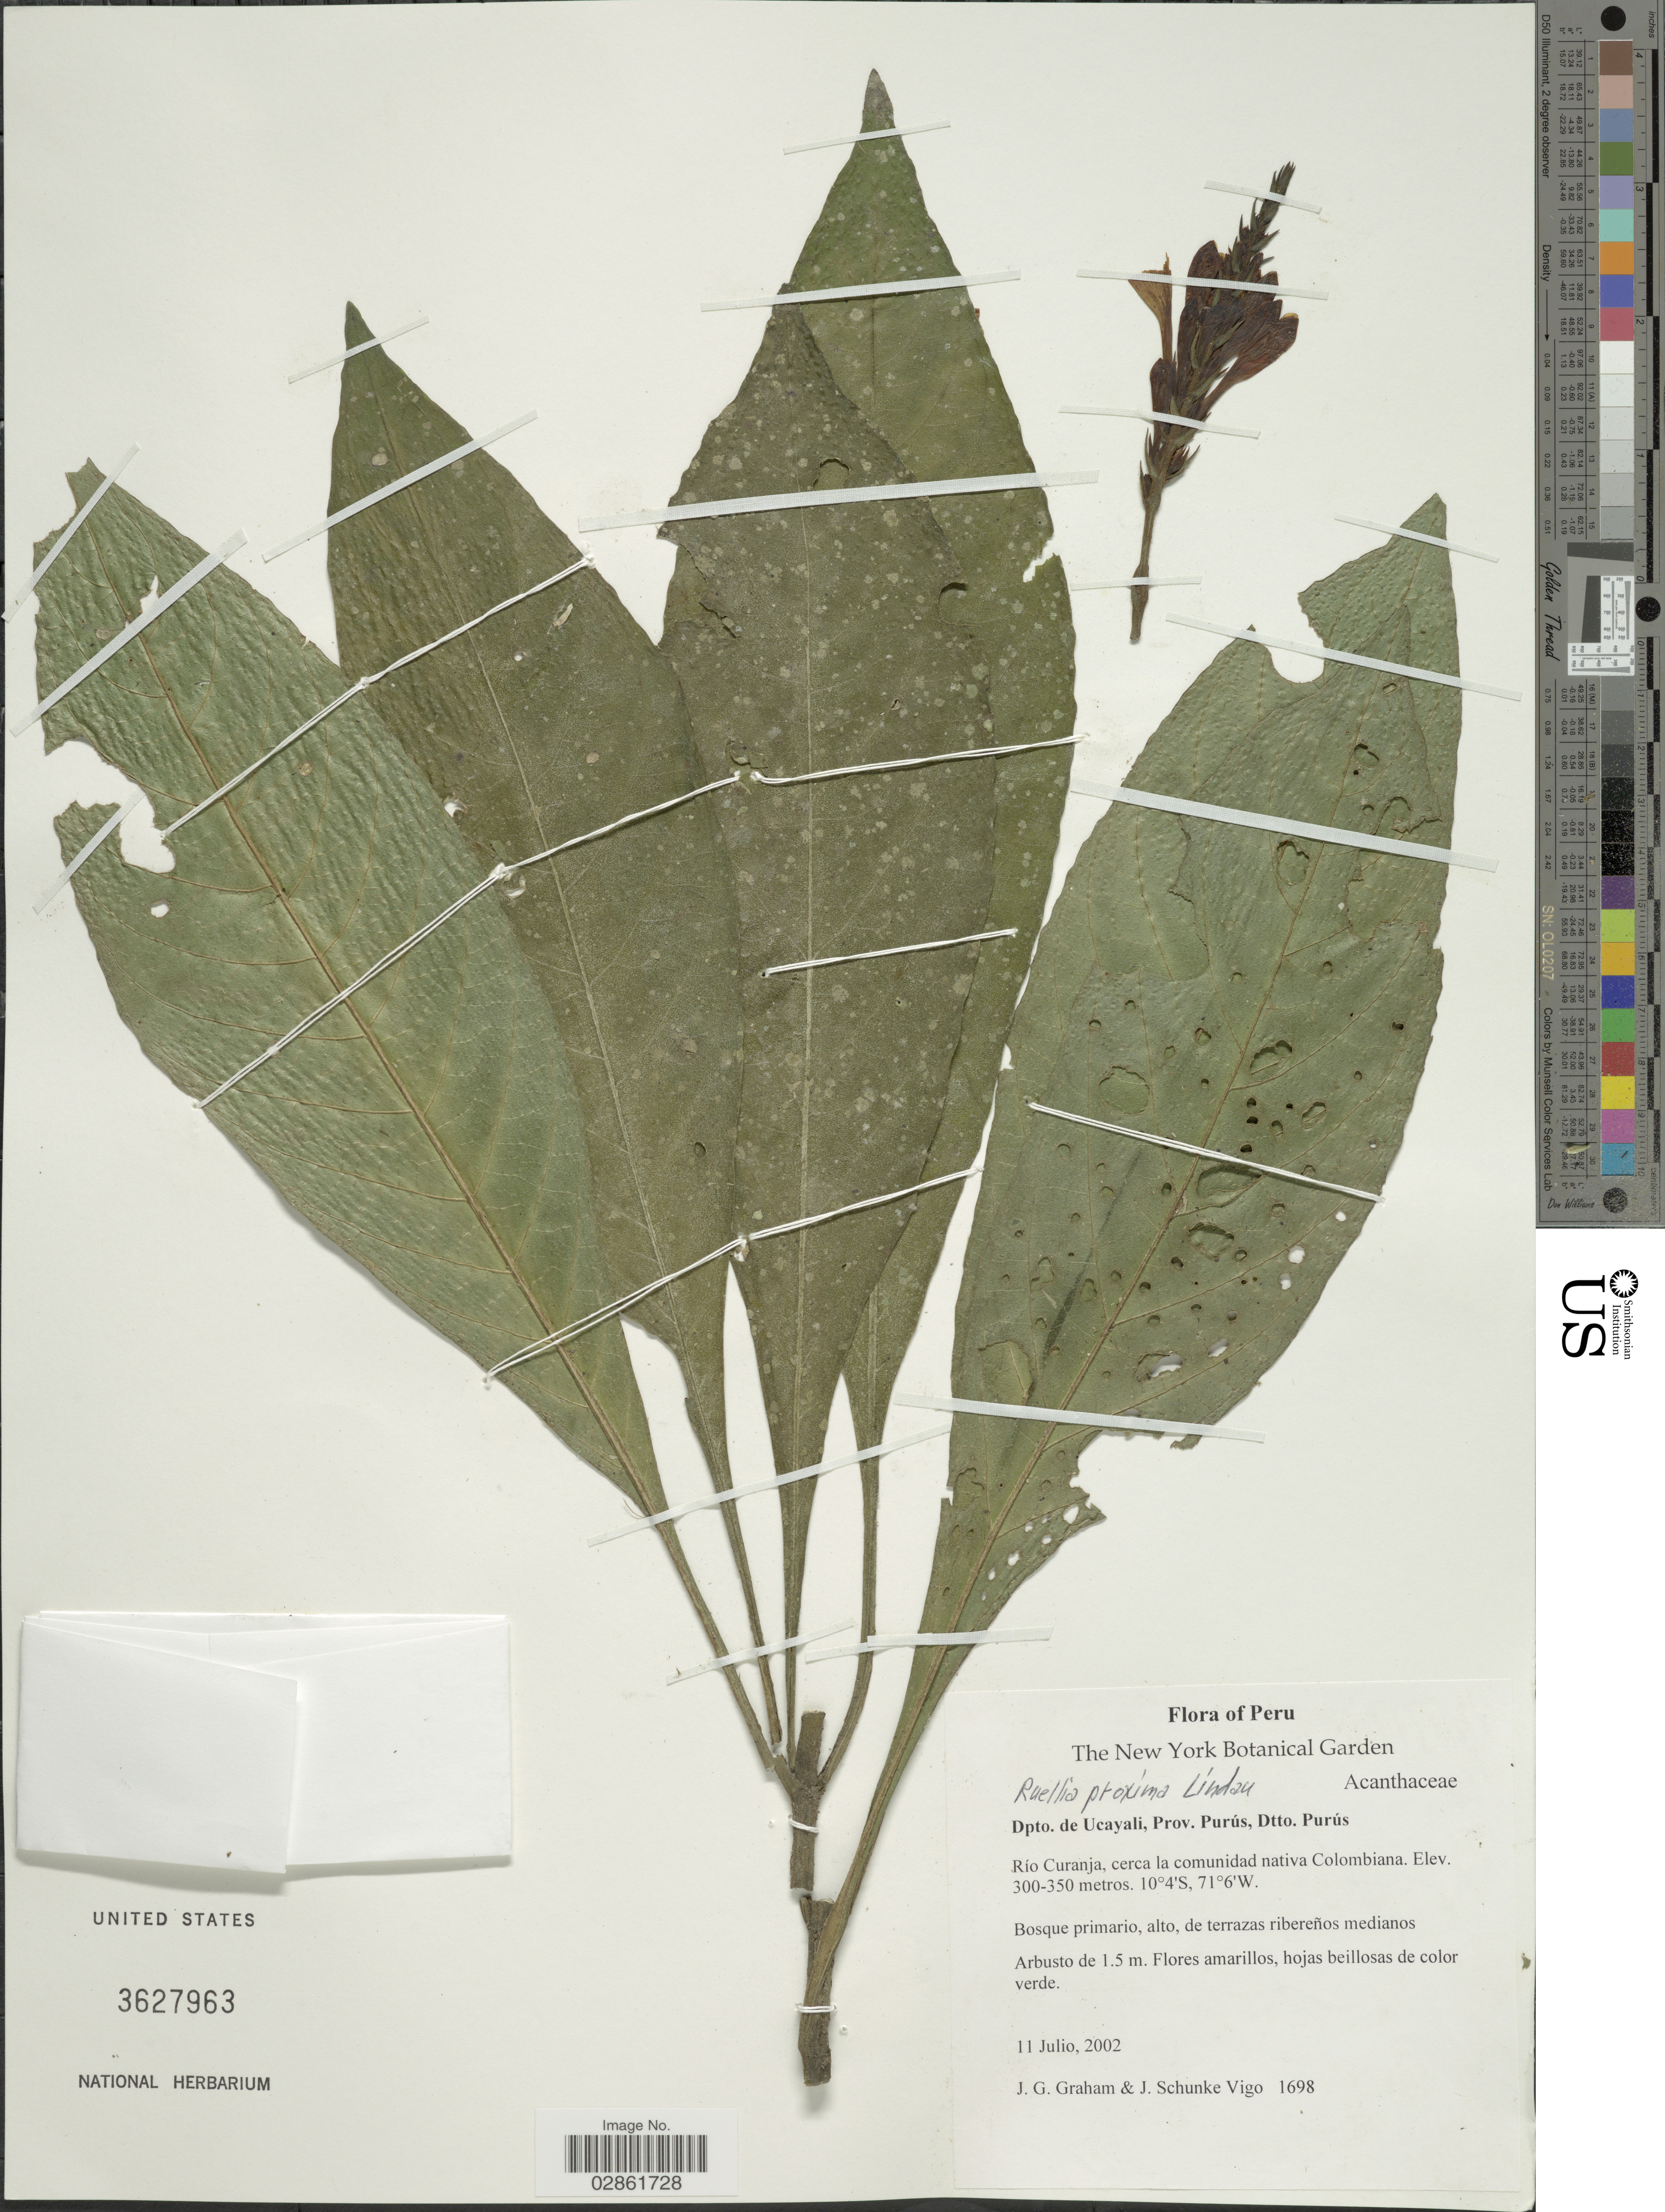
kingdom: Plantae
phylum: Tracheophyta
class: Magnoliopsida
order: Lamiales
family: Acanthaceae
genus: Ruellia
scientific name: Ruellia proxima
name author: Lindau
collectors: J. Graham & J. Schunke Vigo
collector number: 1698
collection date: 2002-07-11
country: Peru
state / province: Ucayali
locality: Dpto. de Ucayali, Prov. Purús, Dtto. Purús. Río Curanja, cerca la comunidad nativa Colombiana.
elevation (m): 300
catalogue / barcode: US 3627963